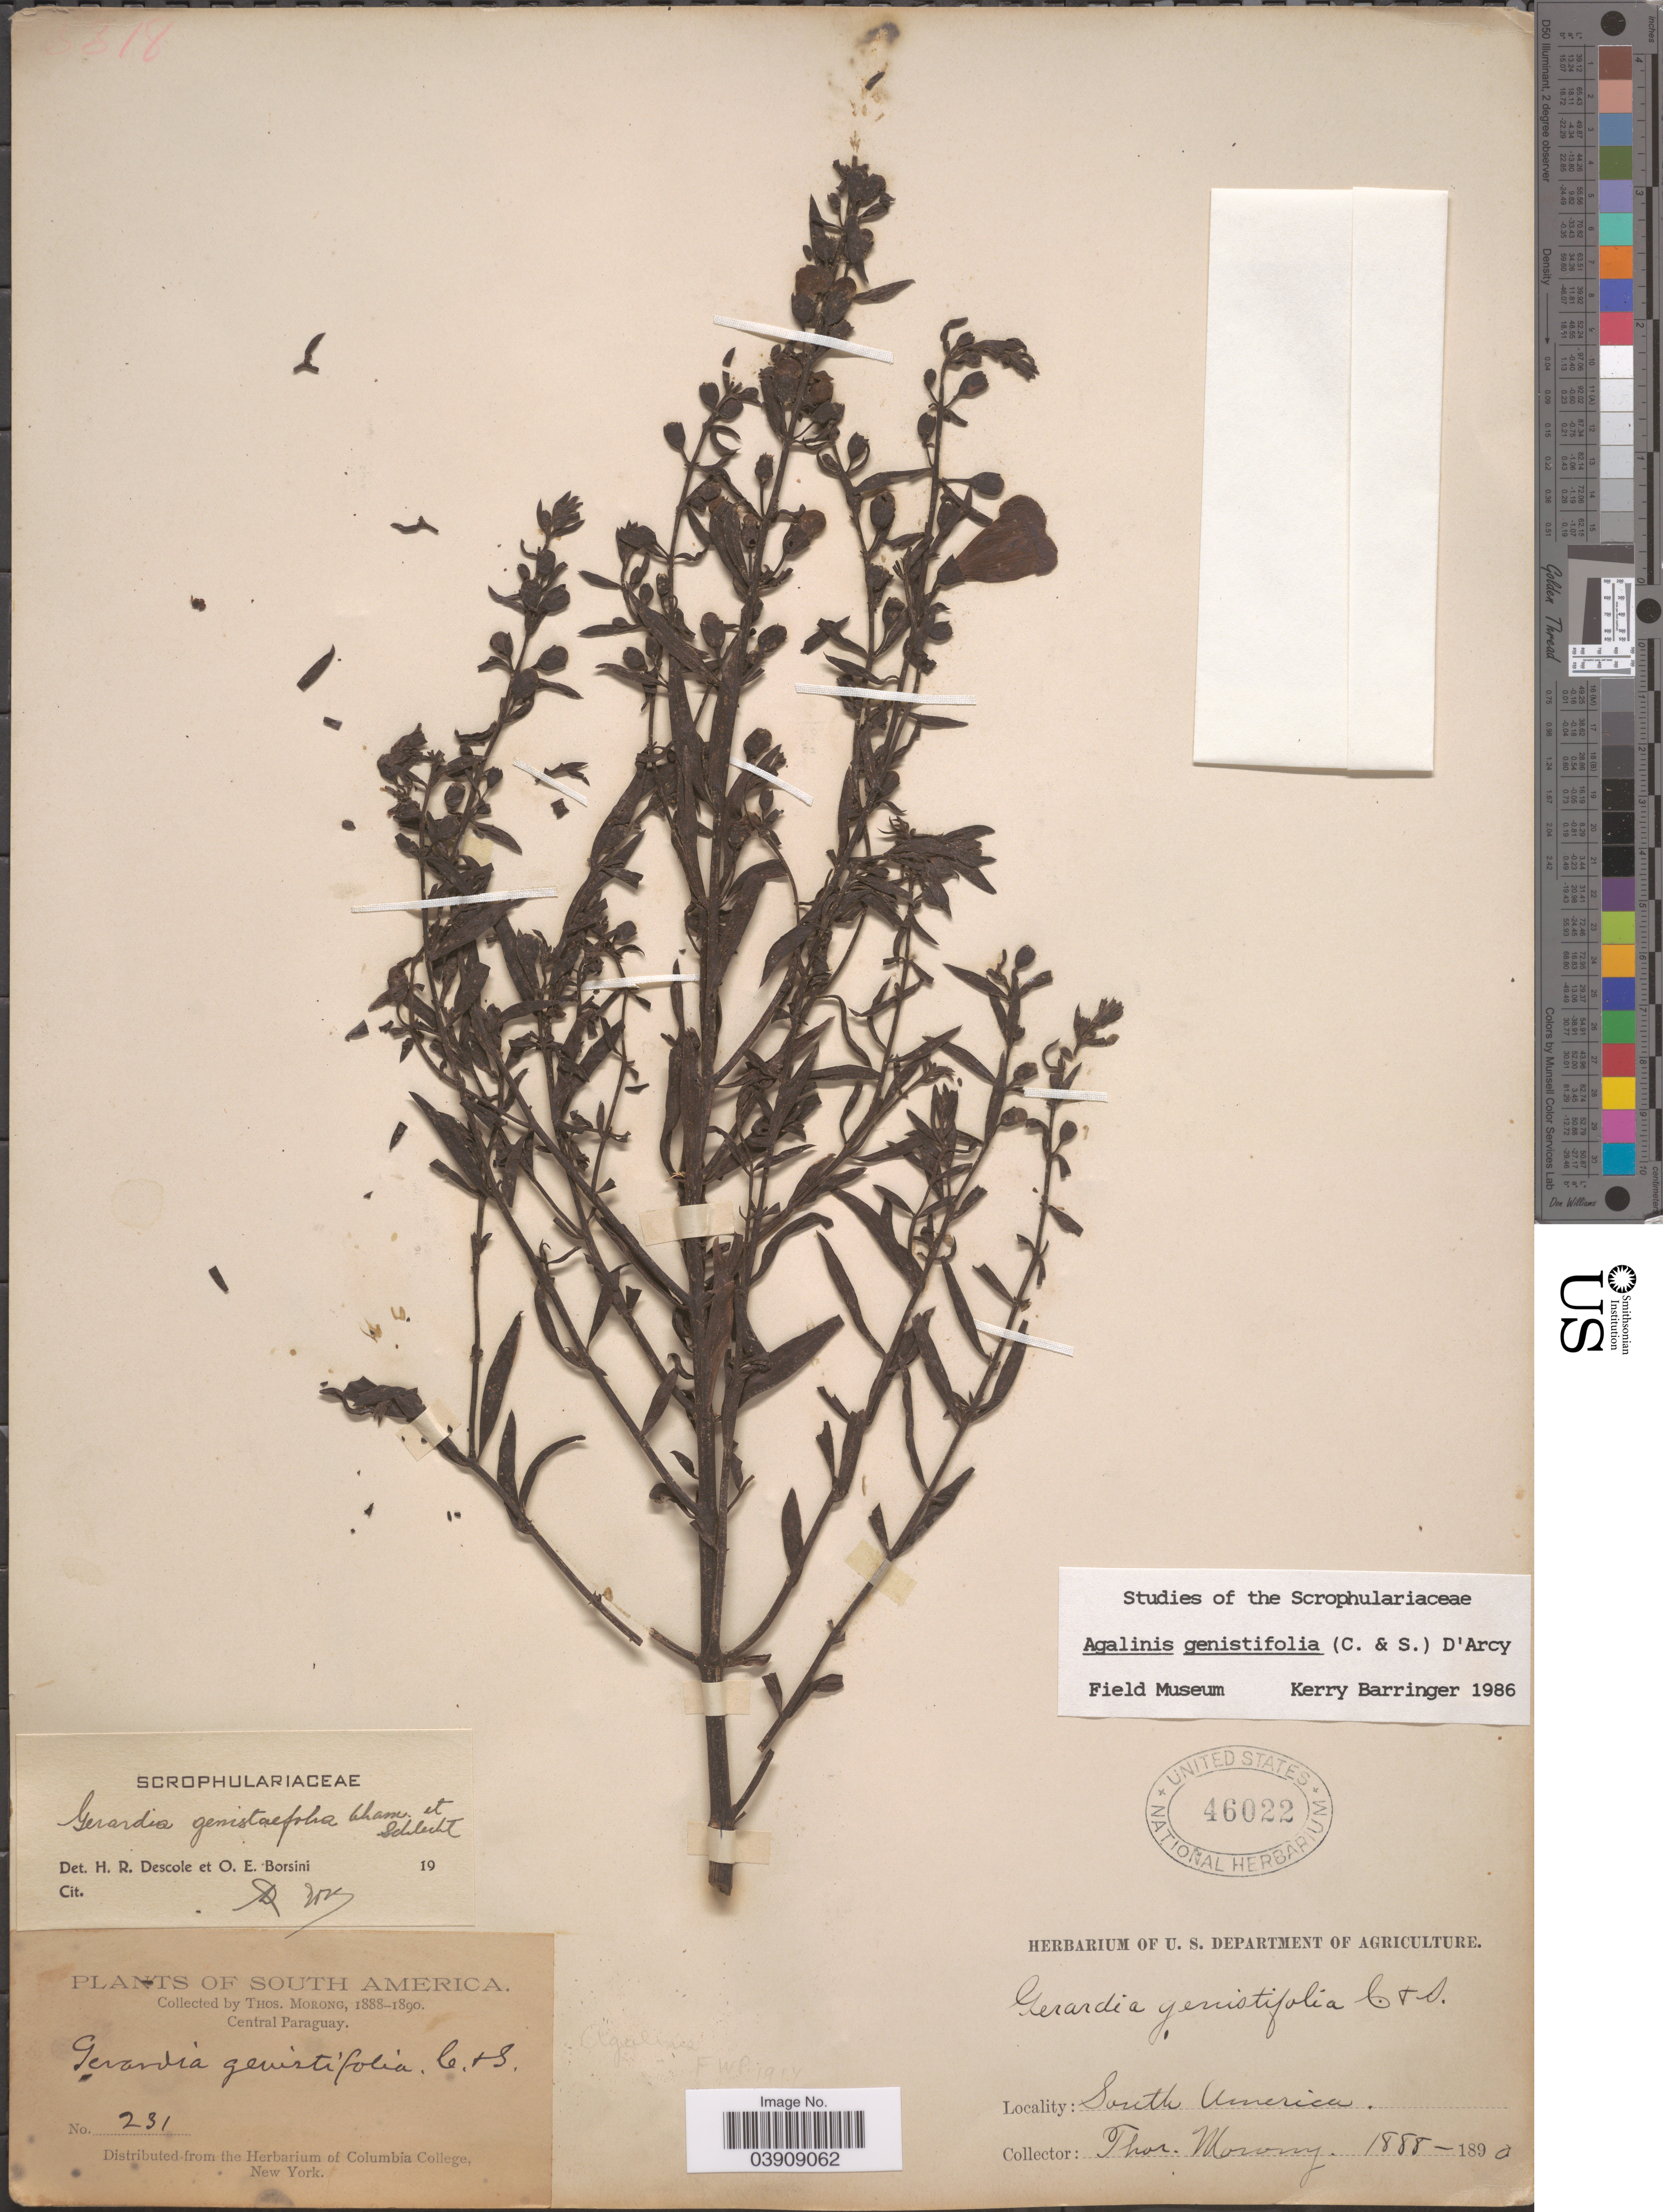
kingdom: Plantae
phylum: Tracheophyta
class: Magnoliopsida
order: Lamiales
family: Orobanchaceae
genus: Agalinis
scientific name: Agalinis genistifolia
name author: (Cham. & Schltdl.) D'Arcy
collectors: ex herb. T. Morong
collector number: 231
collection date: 1888/1890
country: Paraguay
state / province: Central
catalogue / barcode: US 46022